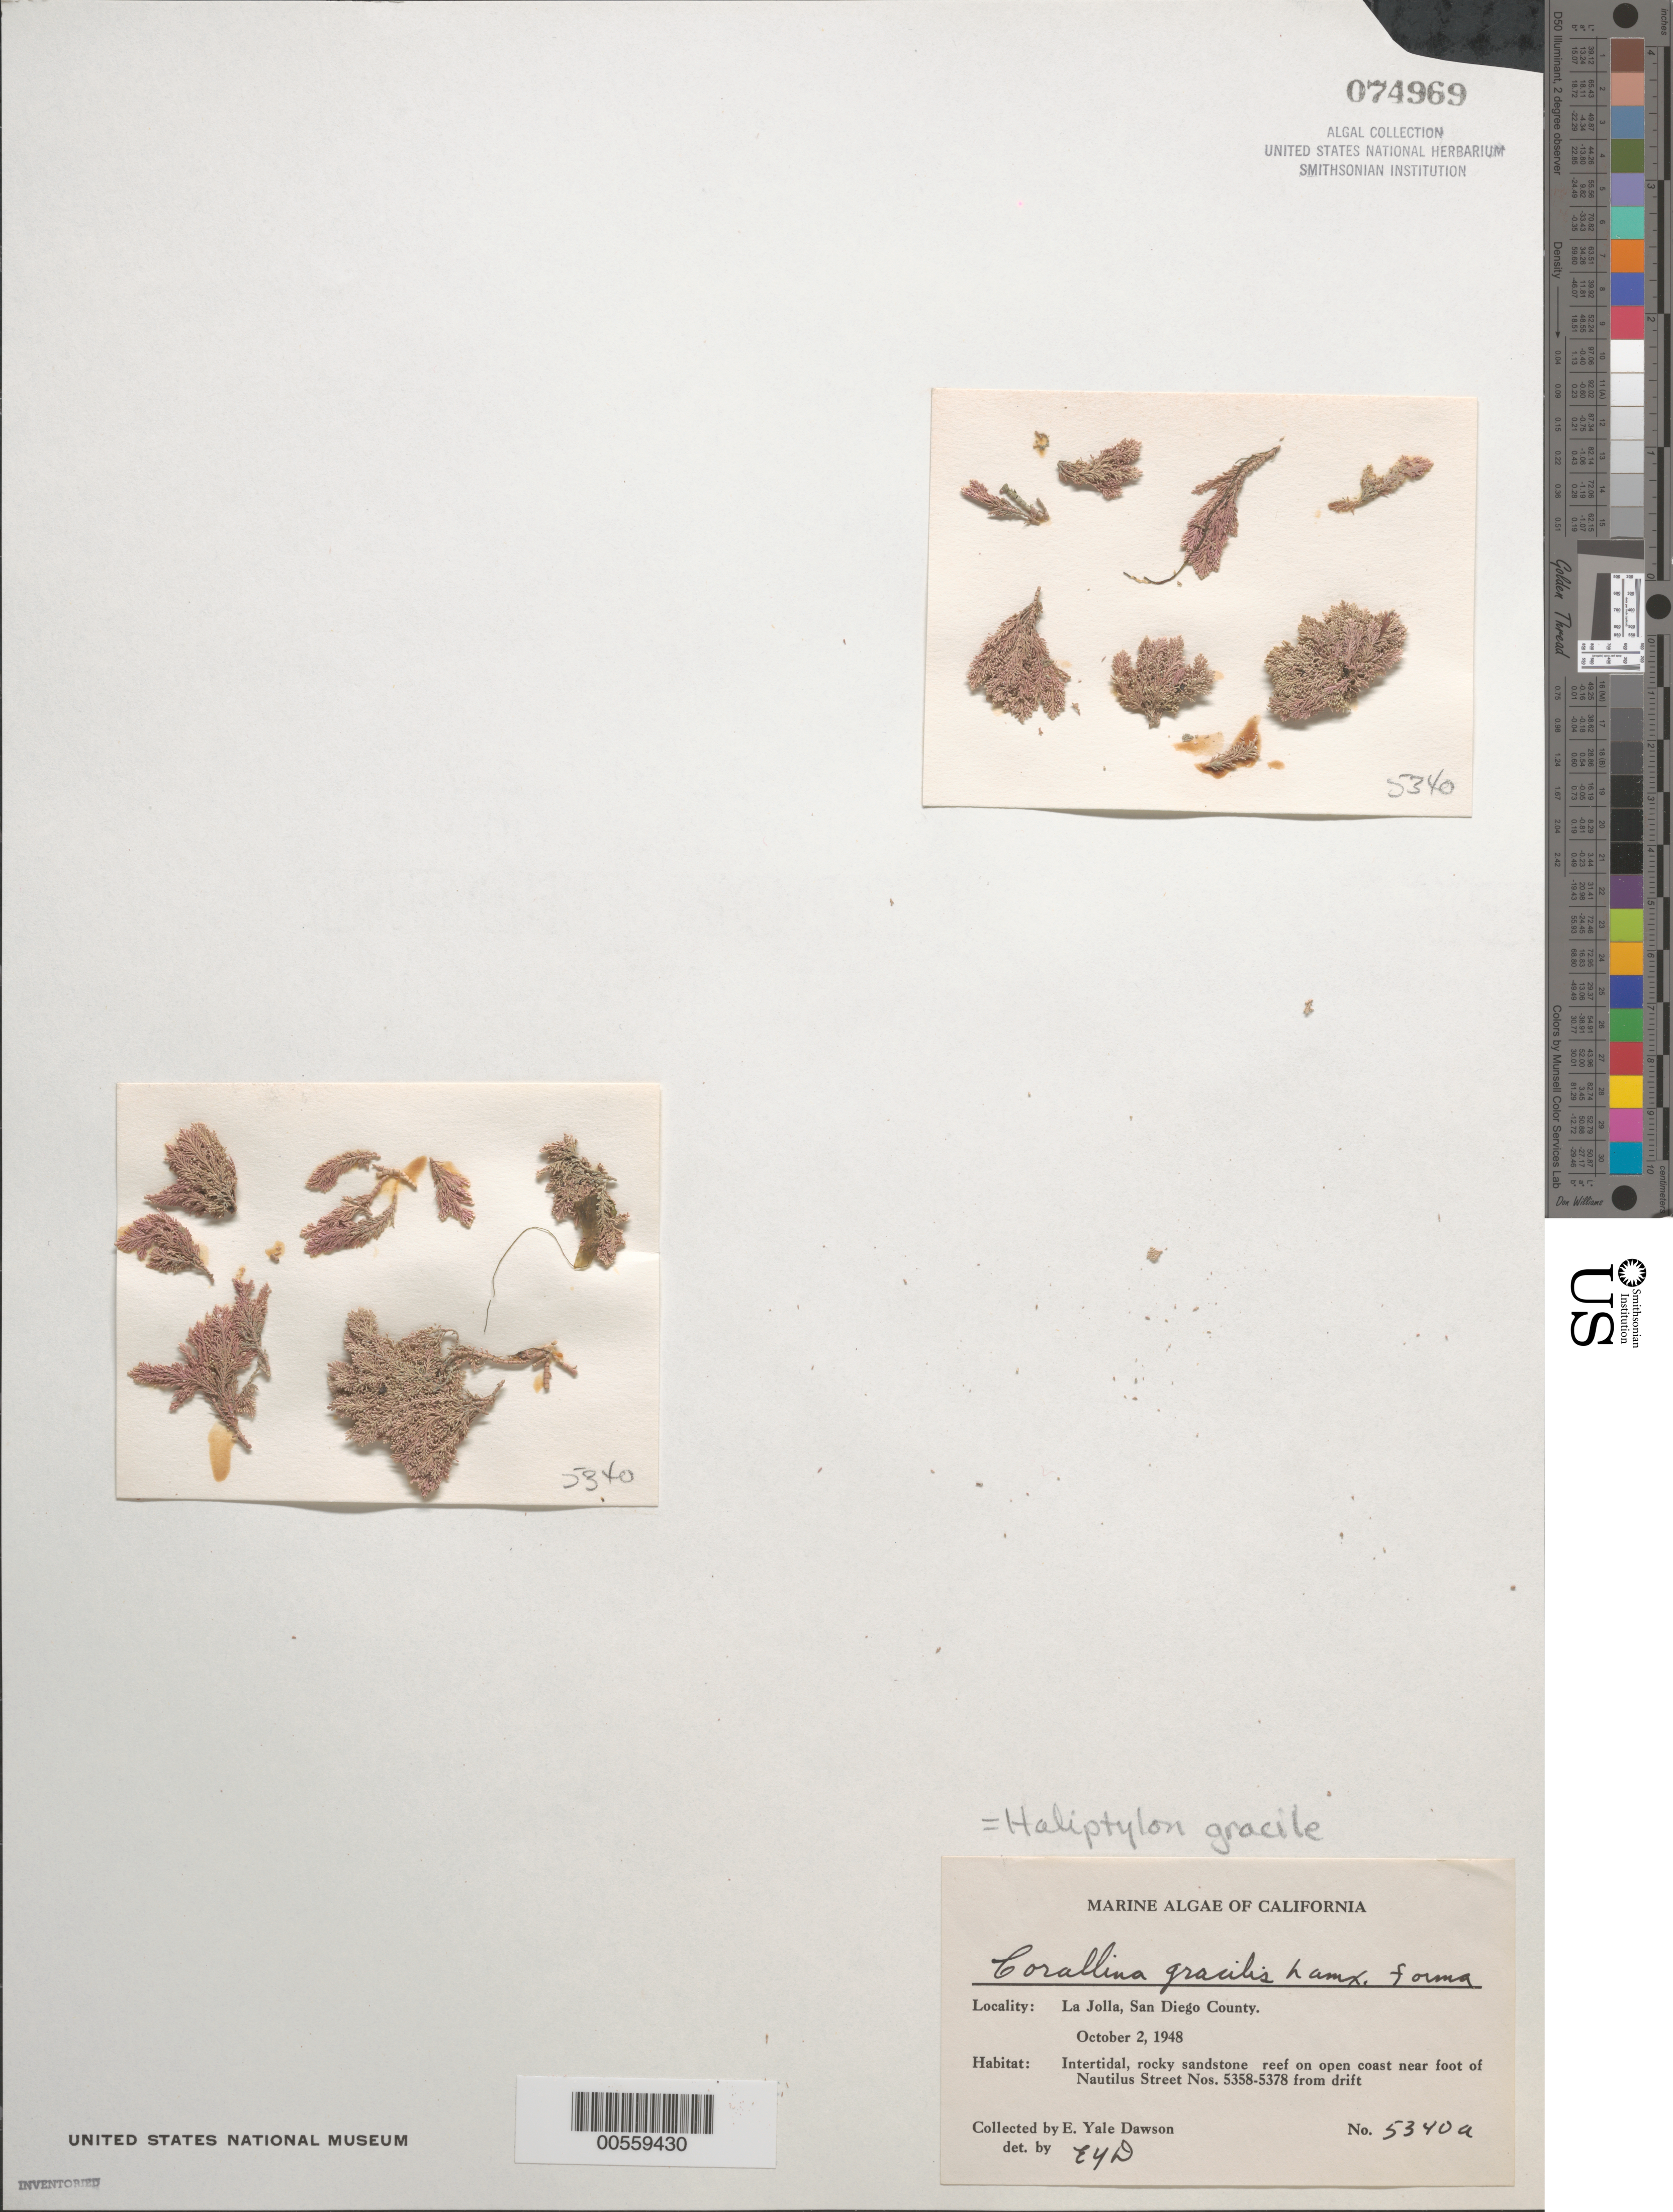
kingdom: Plantae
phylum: Rhodophyta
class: Florideophyceae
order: Corallinales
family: Corallinaceae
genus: Jania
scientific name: Jania rosea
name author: (Lam.) Decne.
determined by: Algae name updating Project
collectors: E. Y. Dawson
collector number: EYD 5340a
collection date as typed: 02 Oct 1948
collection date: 1948-10-02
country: United States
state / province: California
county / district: San Diego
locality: La Jolla, near foot of Nautilus Street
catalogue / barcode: US 74969